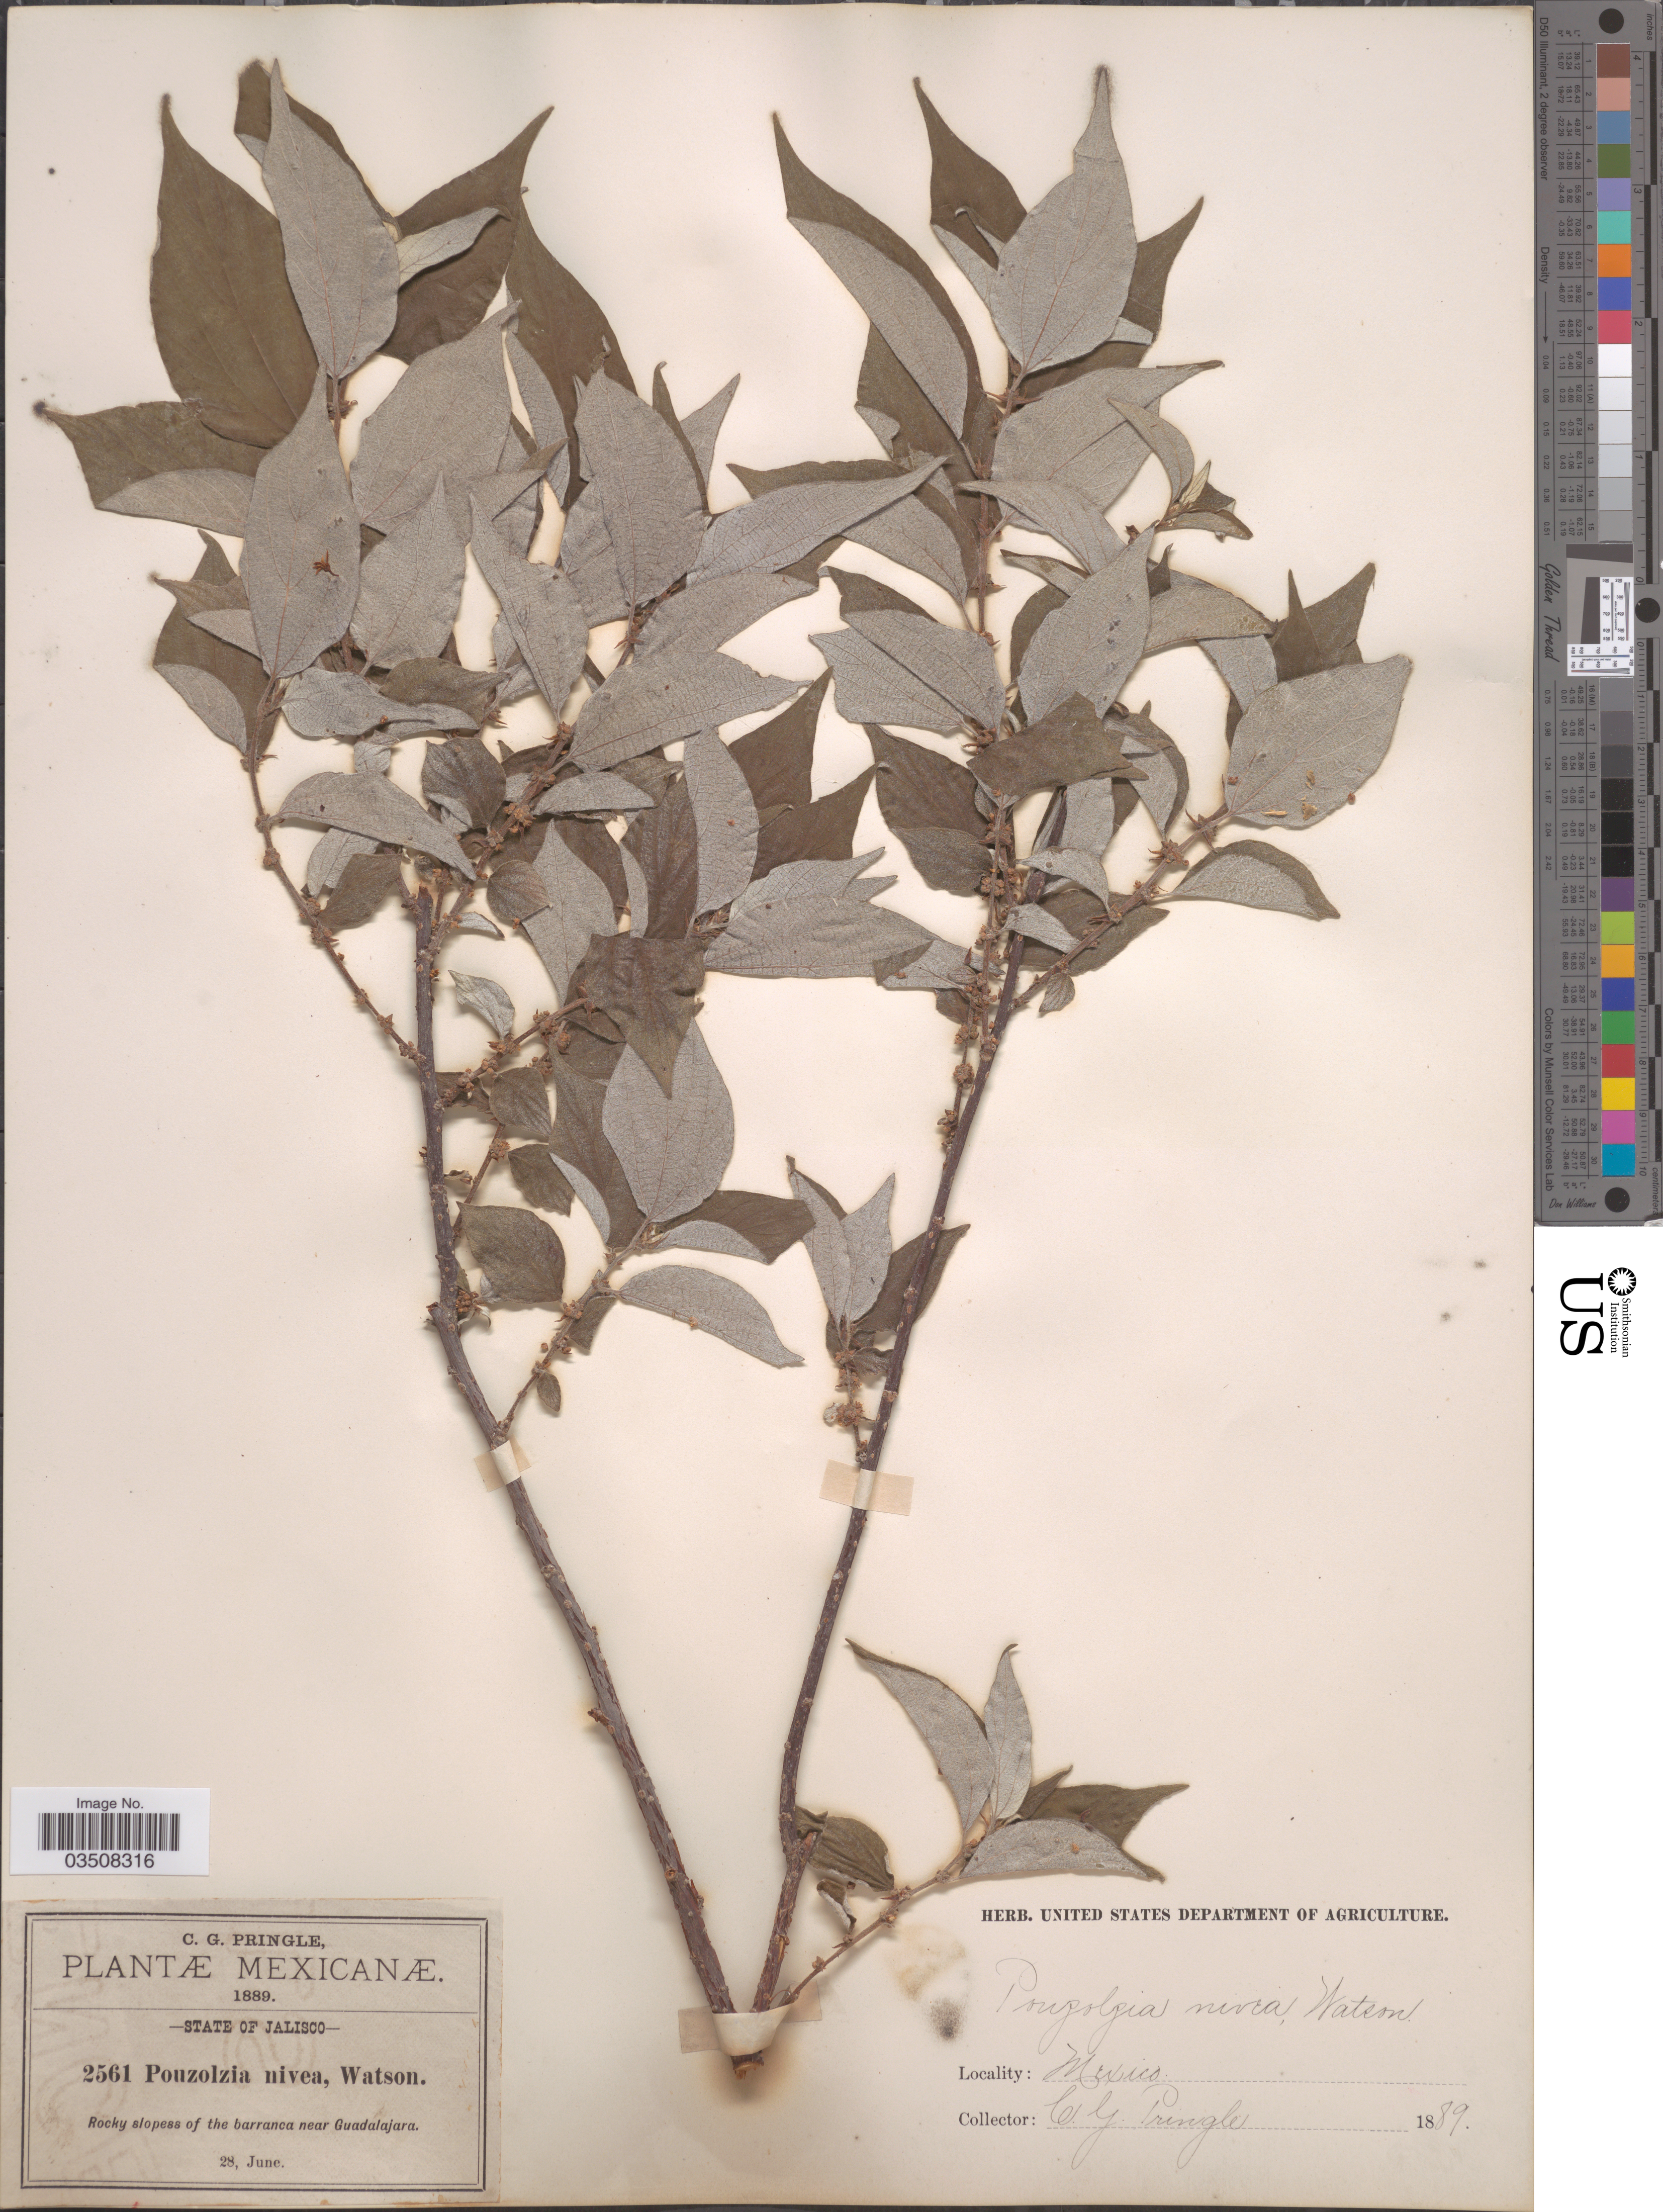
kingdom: Plantae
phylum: Tracheophyta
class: Magnoliopsida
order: Rosales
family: Urticaceae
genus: Pouzolzia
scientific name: Pouzolzia nivea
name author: S. Watson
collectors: C. G. Pringle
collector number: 2561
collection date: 1889-06-28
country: Mexico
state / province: Jalisco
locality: Rocky slopess of the barranca near Guadalajara.